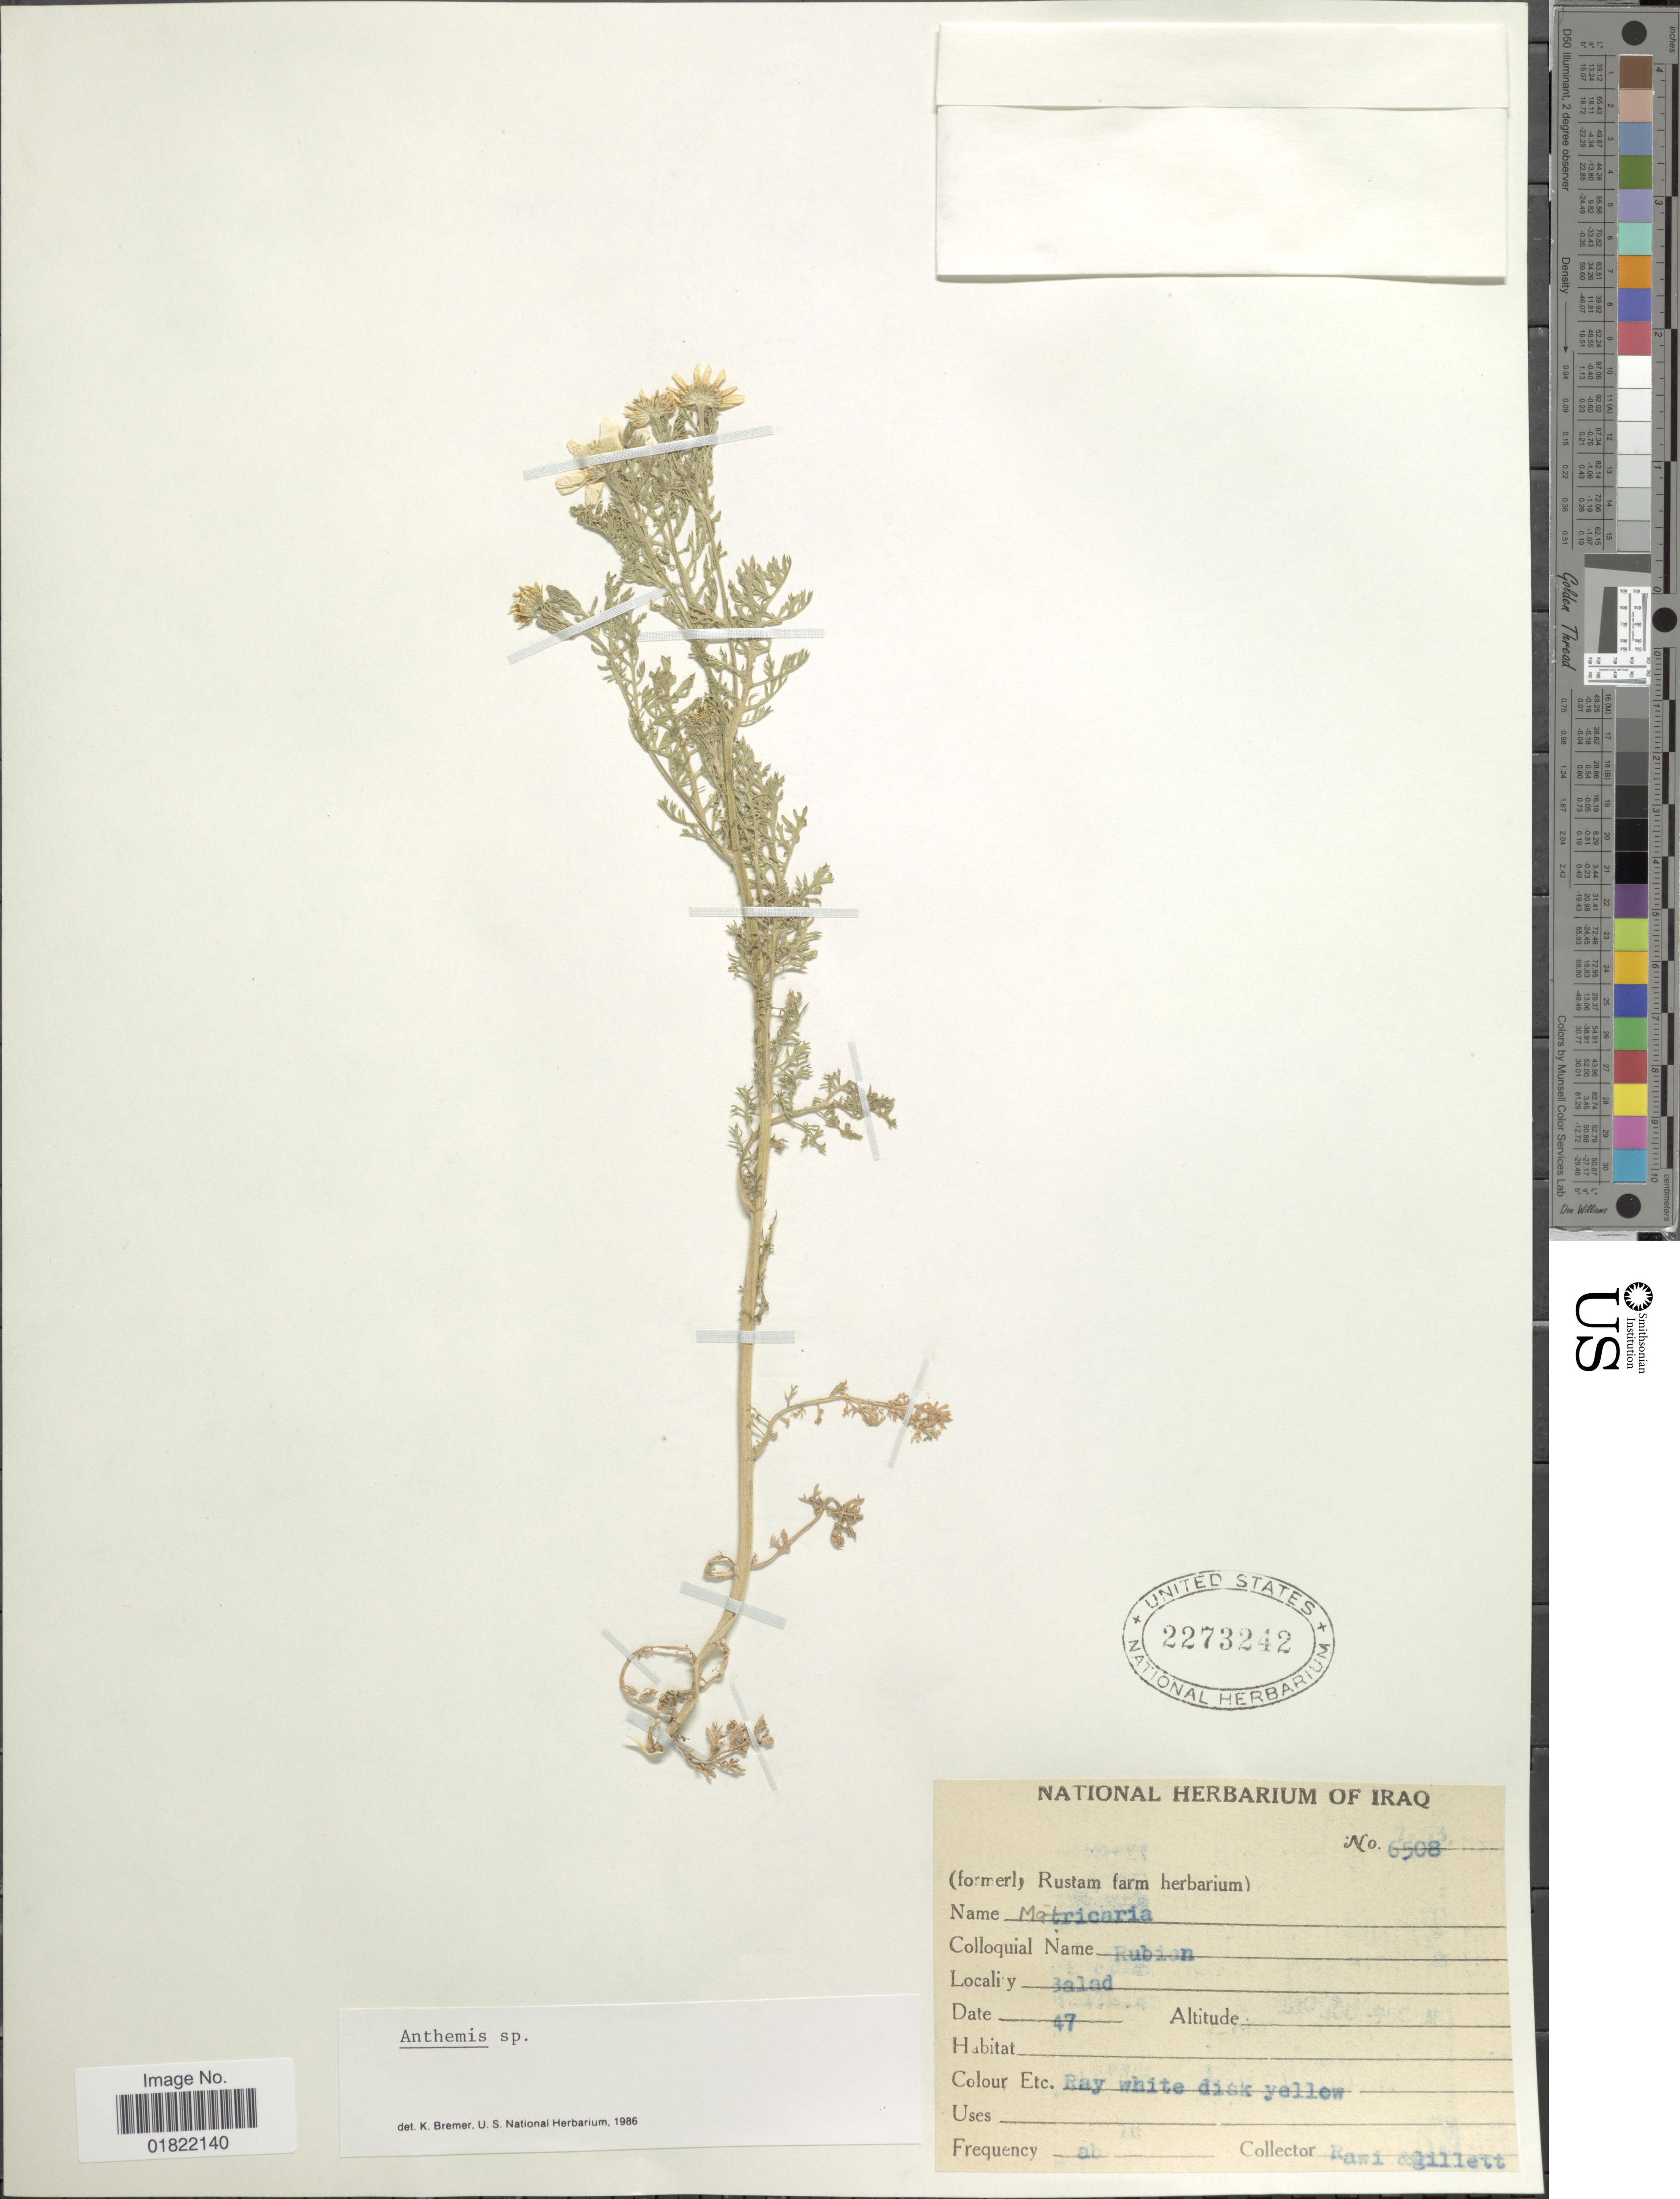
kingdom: Plantae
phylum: Tracheophyta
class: Magnoliopsida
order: Asterales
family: Asteraceae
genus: Anthemis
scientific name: Anthemis sp.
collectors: -. Rawi & Gillett, --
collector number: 6508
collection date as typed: Transcribed d/m/y: //47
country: Iraq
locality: Balad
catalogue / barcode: US 2273242